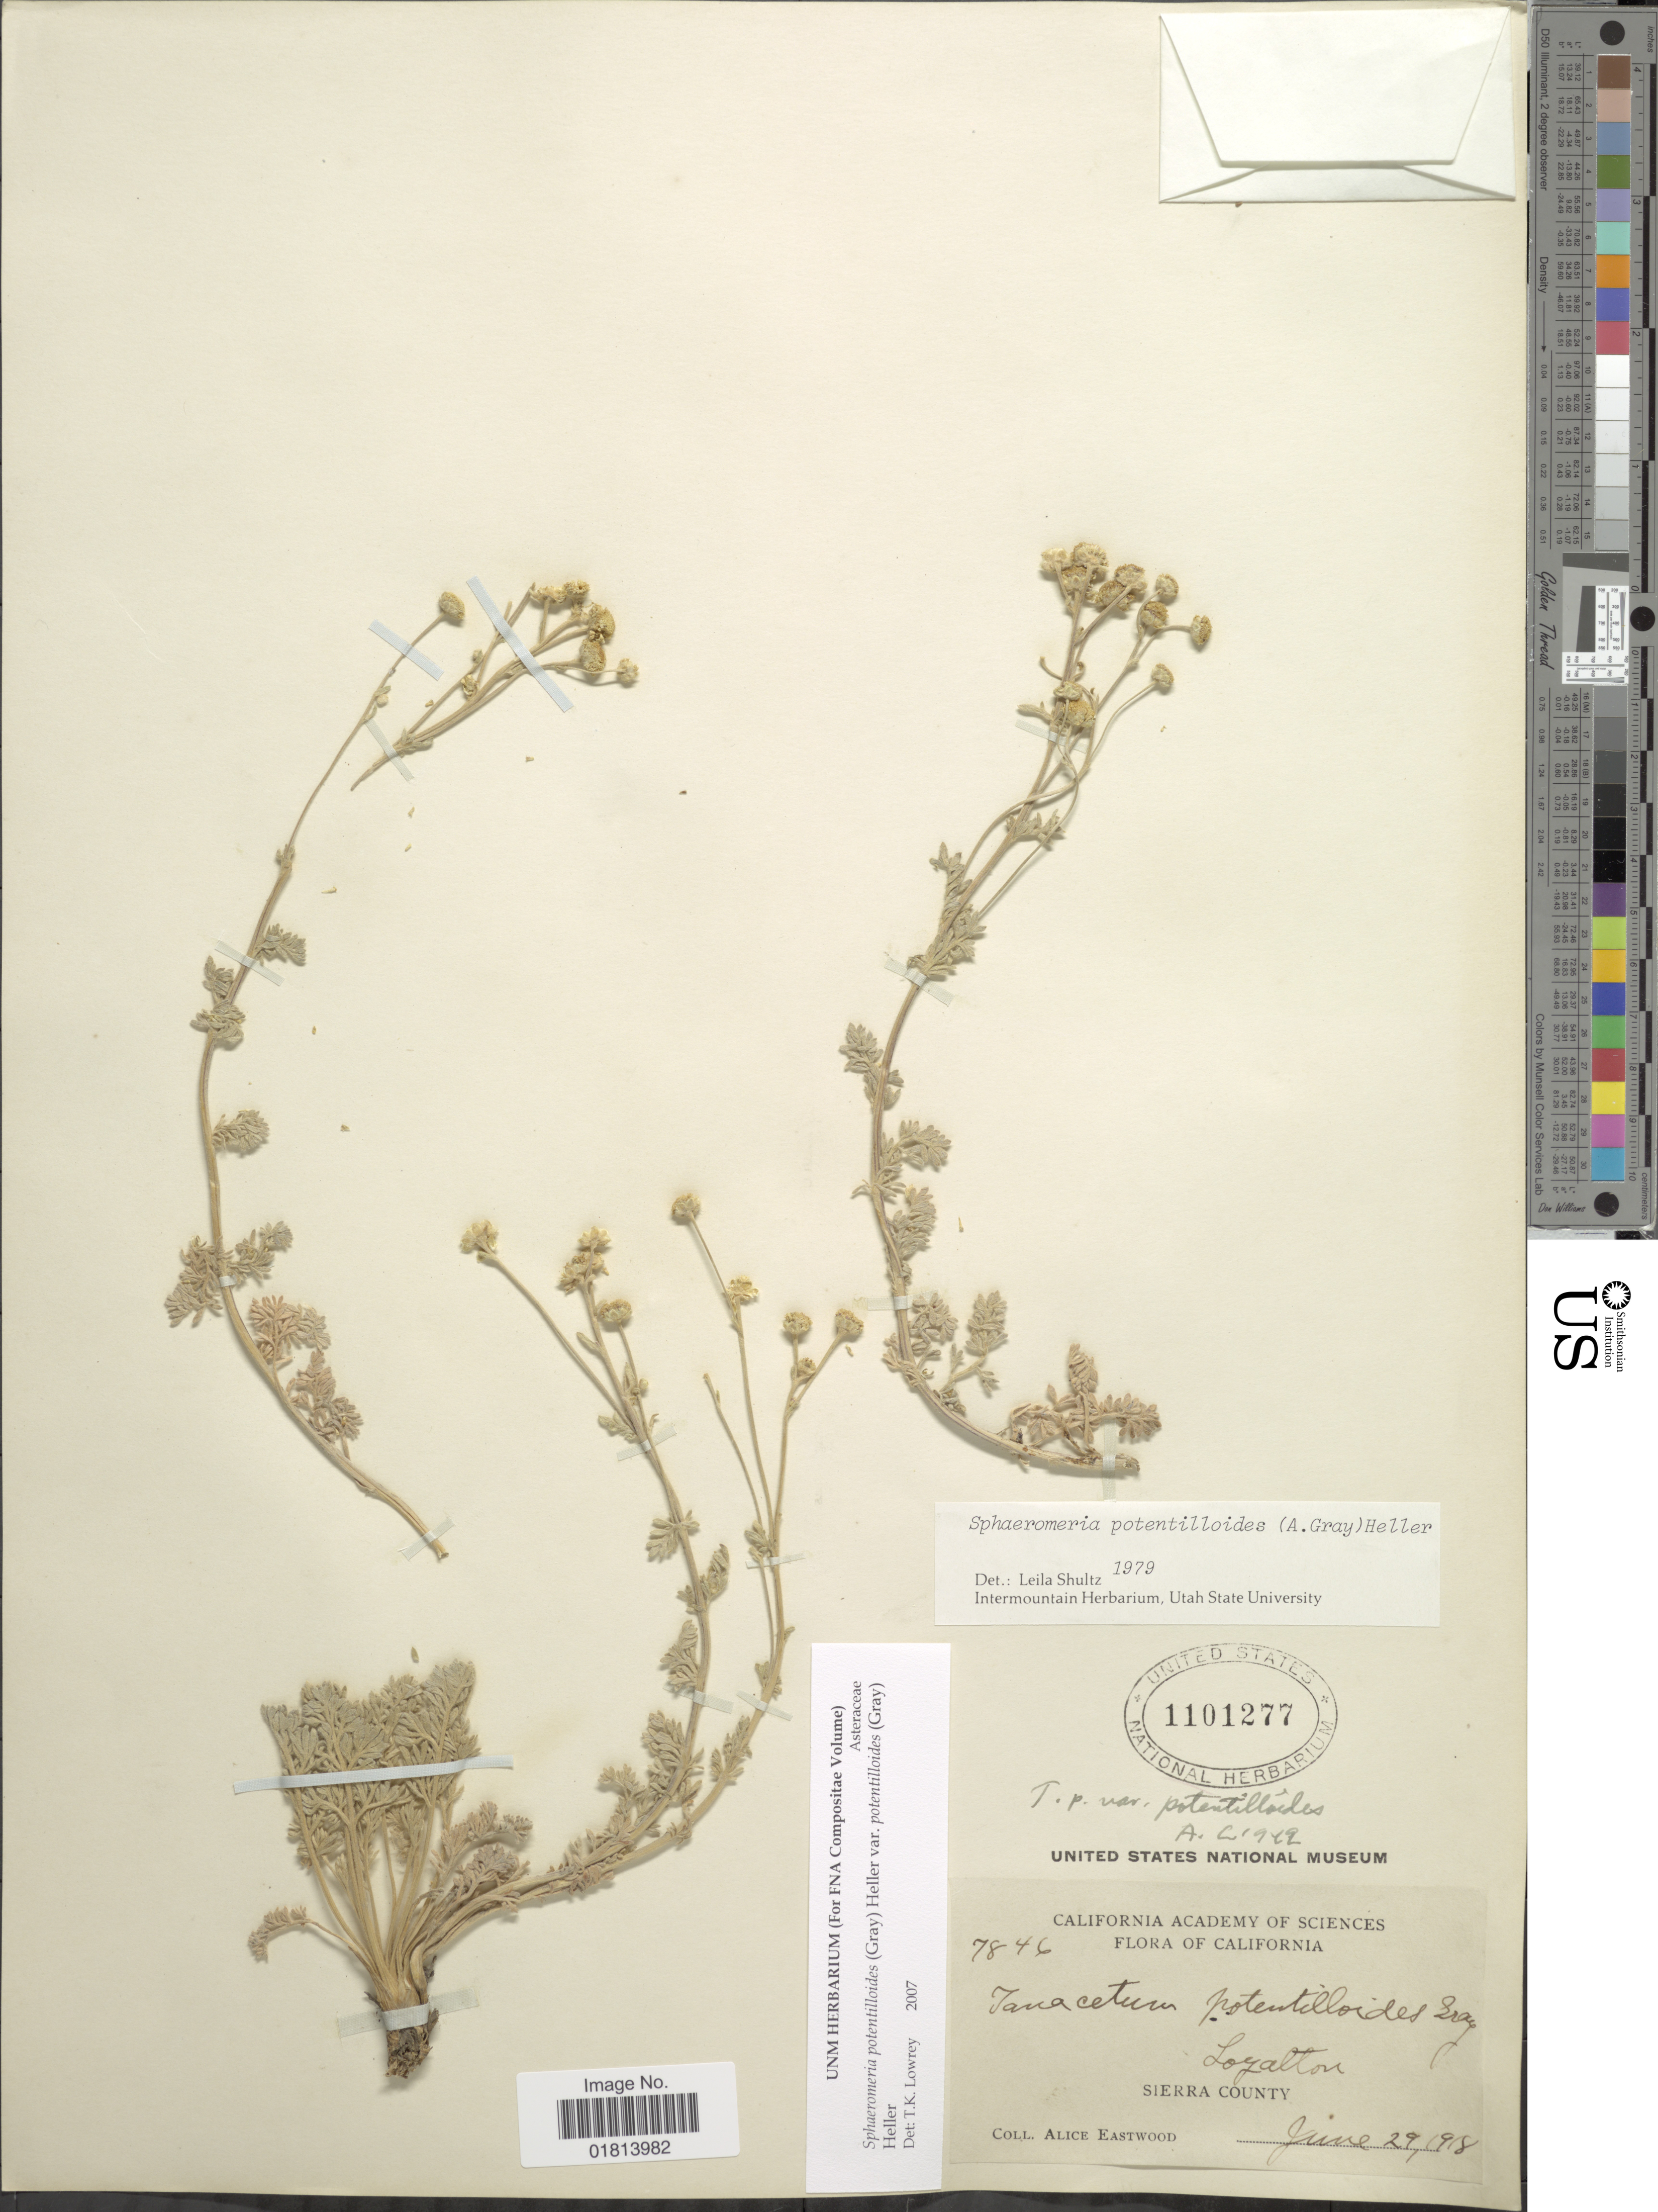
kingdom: Plantae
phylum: Tracheophyta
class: Magnoliopsida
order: Asterales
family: Asteraceae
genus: Sphaeromeria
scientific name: Sphaeromeria potentilloides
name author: (A. Gray) A. Heller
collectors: A. Eastwood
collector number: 7846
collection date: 1918-06-29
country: United States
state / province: California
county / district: Sierra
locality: Loyalton. Sierra County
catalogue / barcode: US 1101277